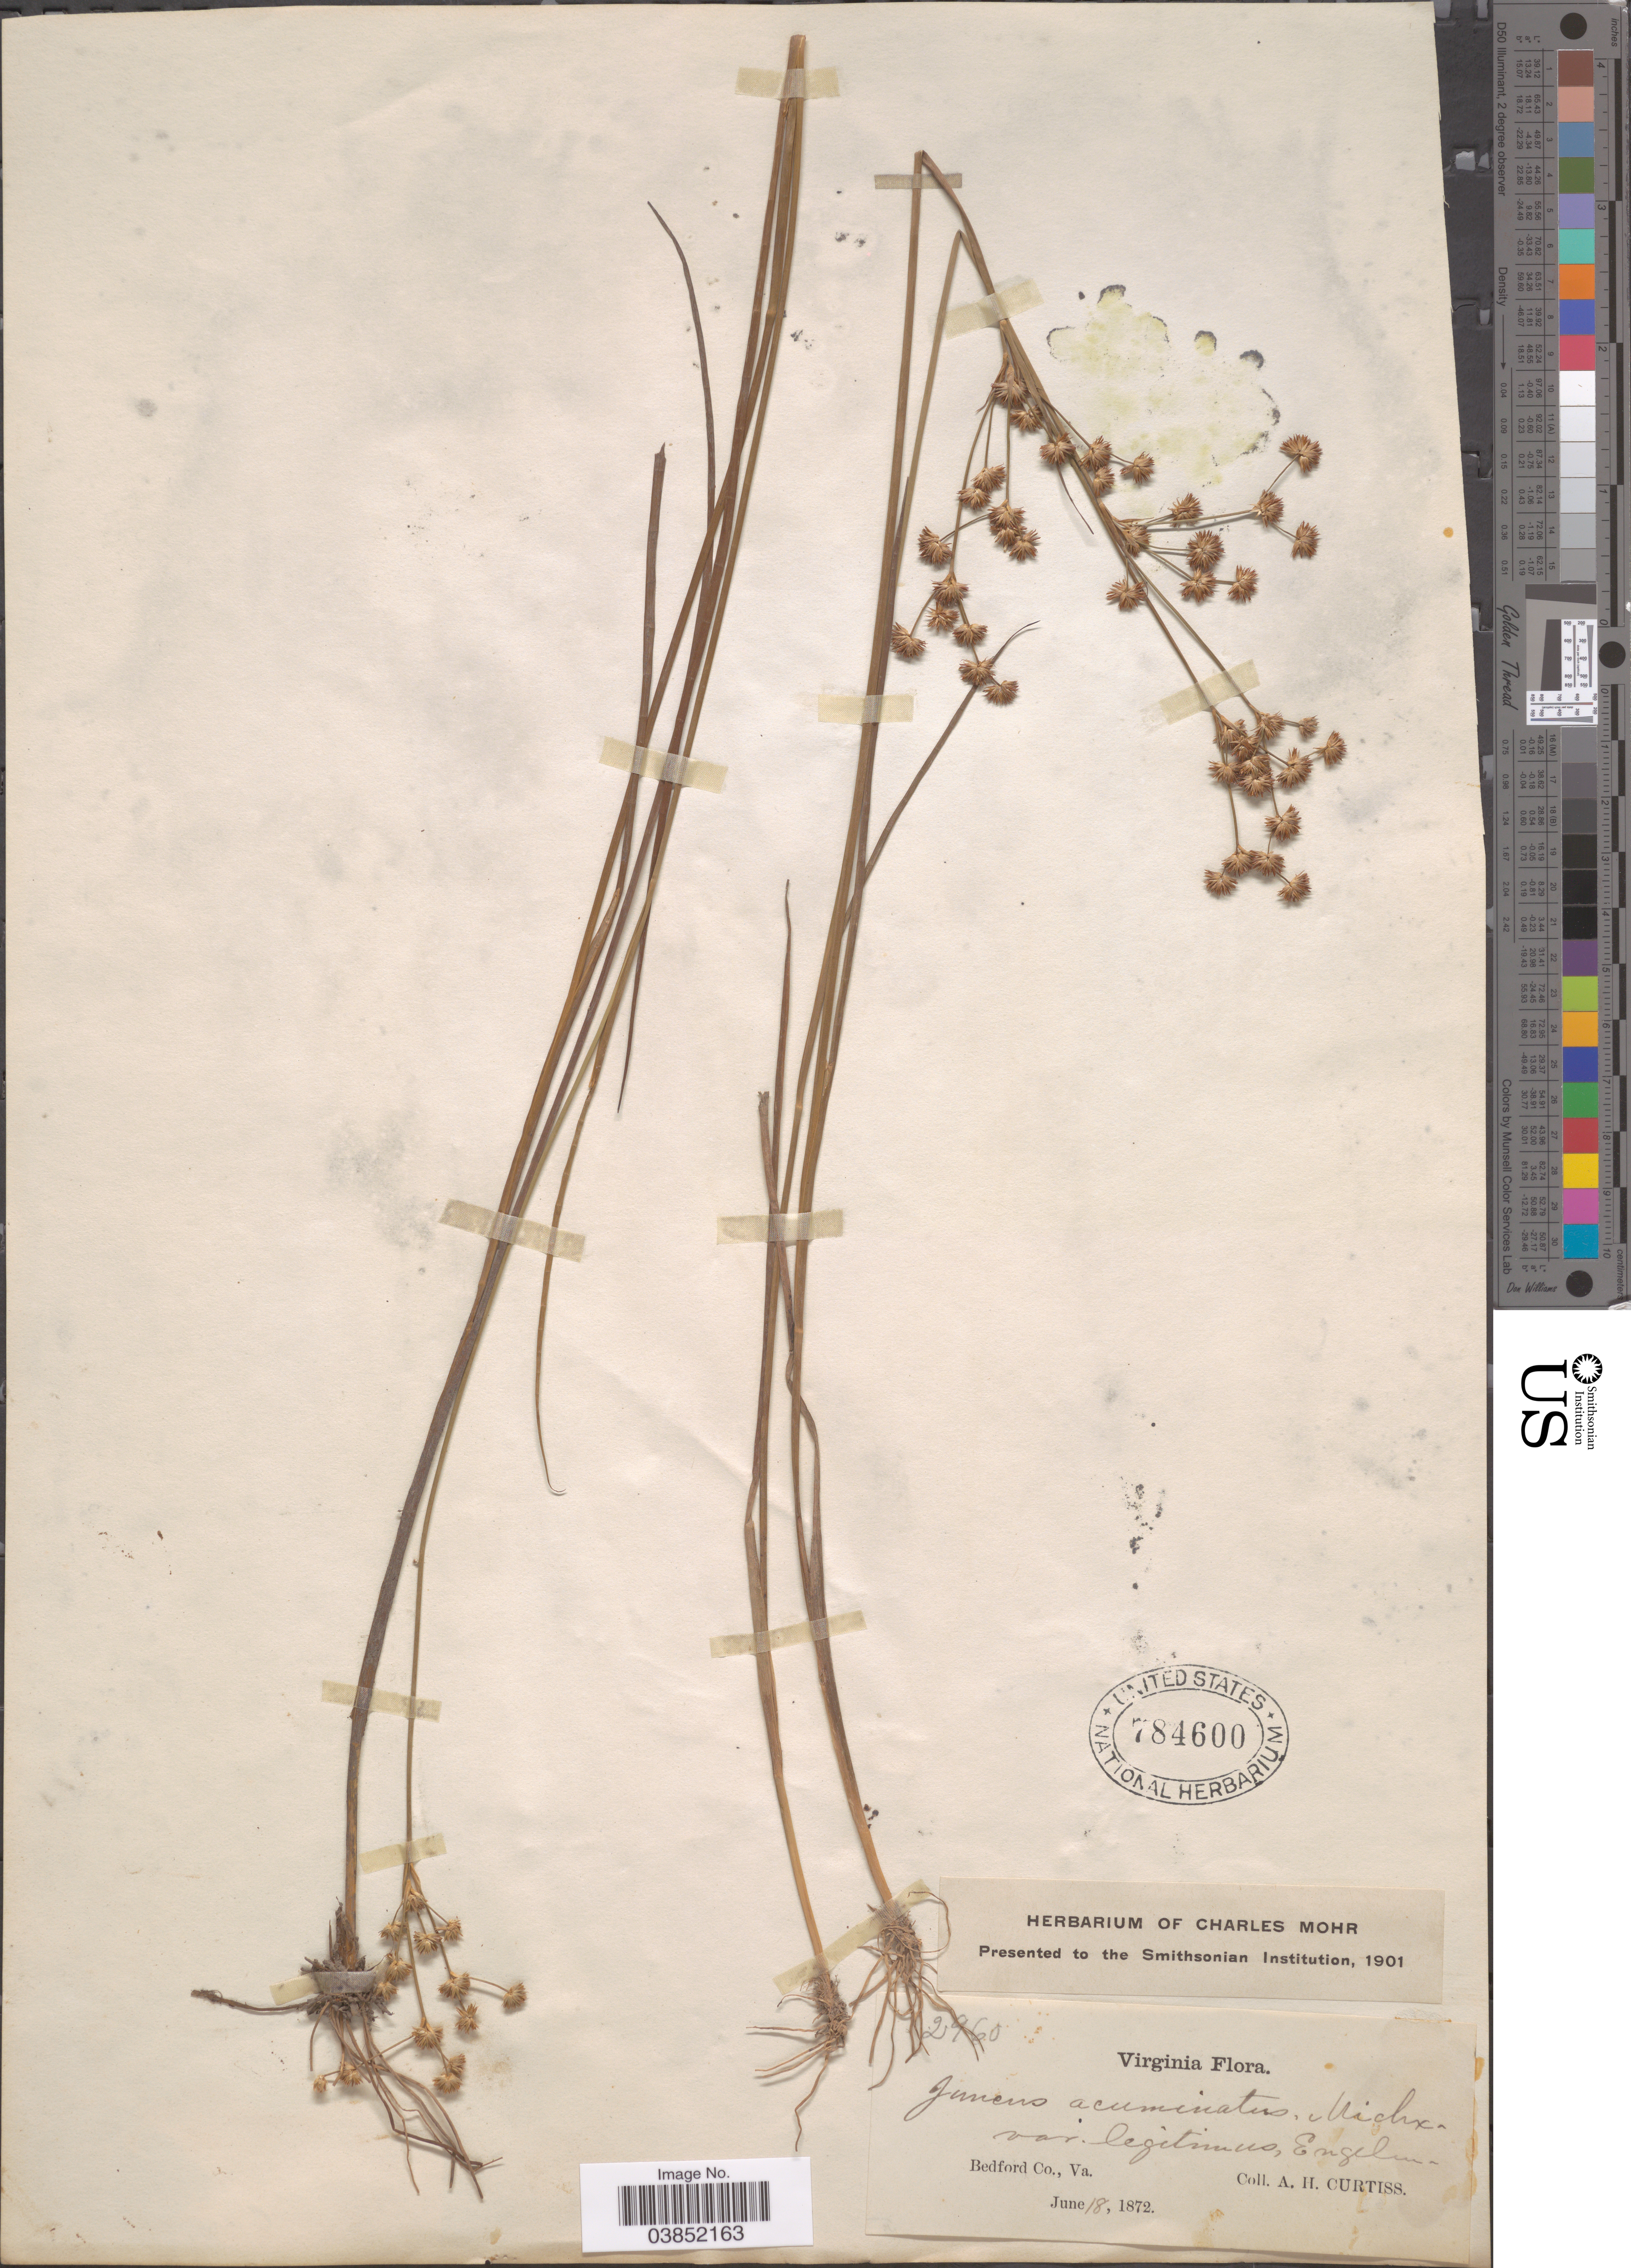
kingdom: Plantae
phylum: Tracheophyta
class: Liliopsida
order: Poales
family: Juncaceae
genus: Juncus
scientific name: Juncus debilis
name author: A. Gray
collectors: A. H. Curtiss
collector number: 2960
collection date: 1872-06-18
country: United States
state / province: Virginia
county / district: Bedford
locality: Bedford Co.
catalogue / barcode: US 784600